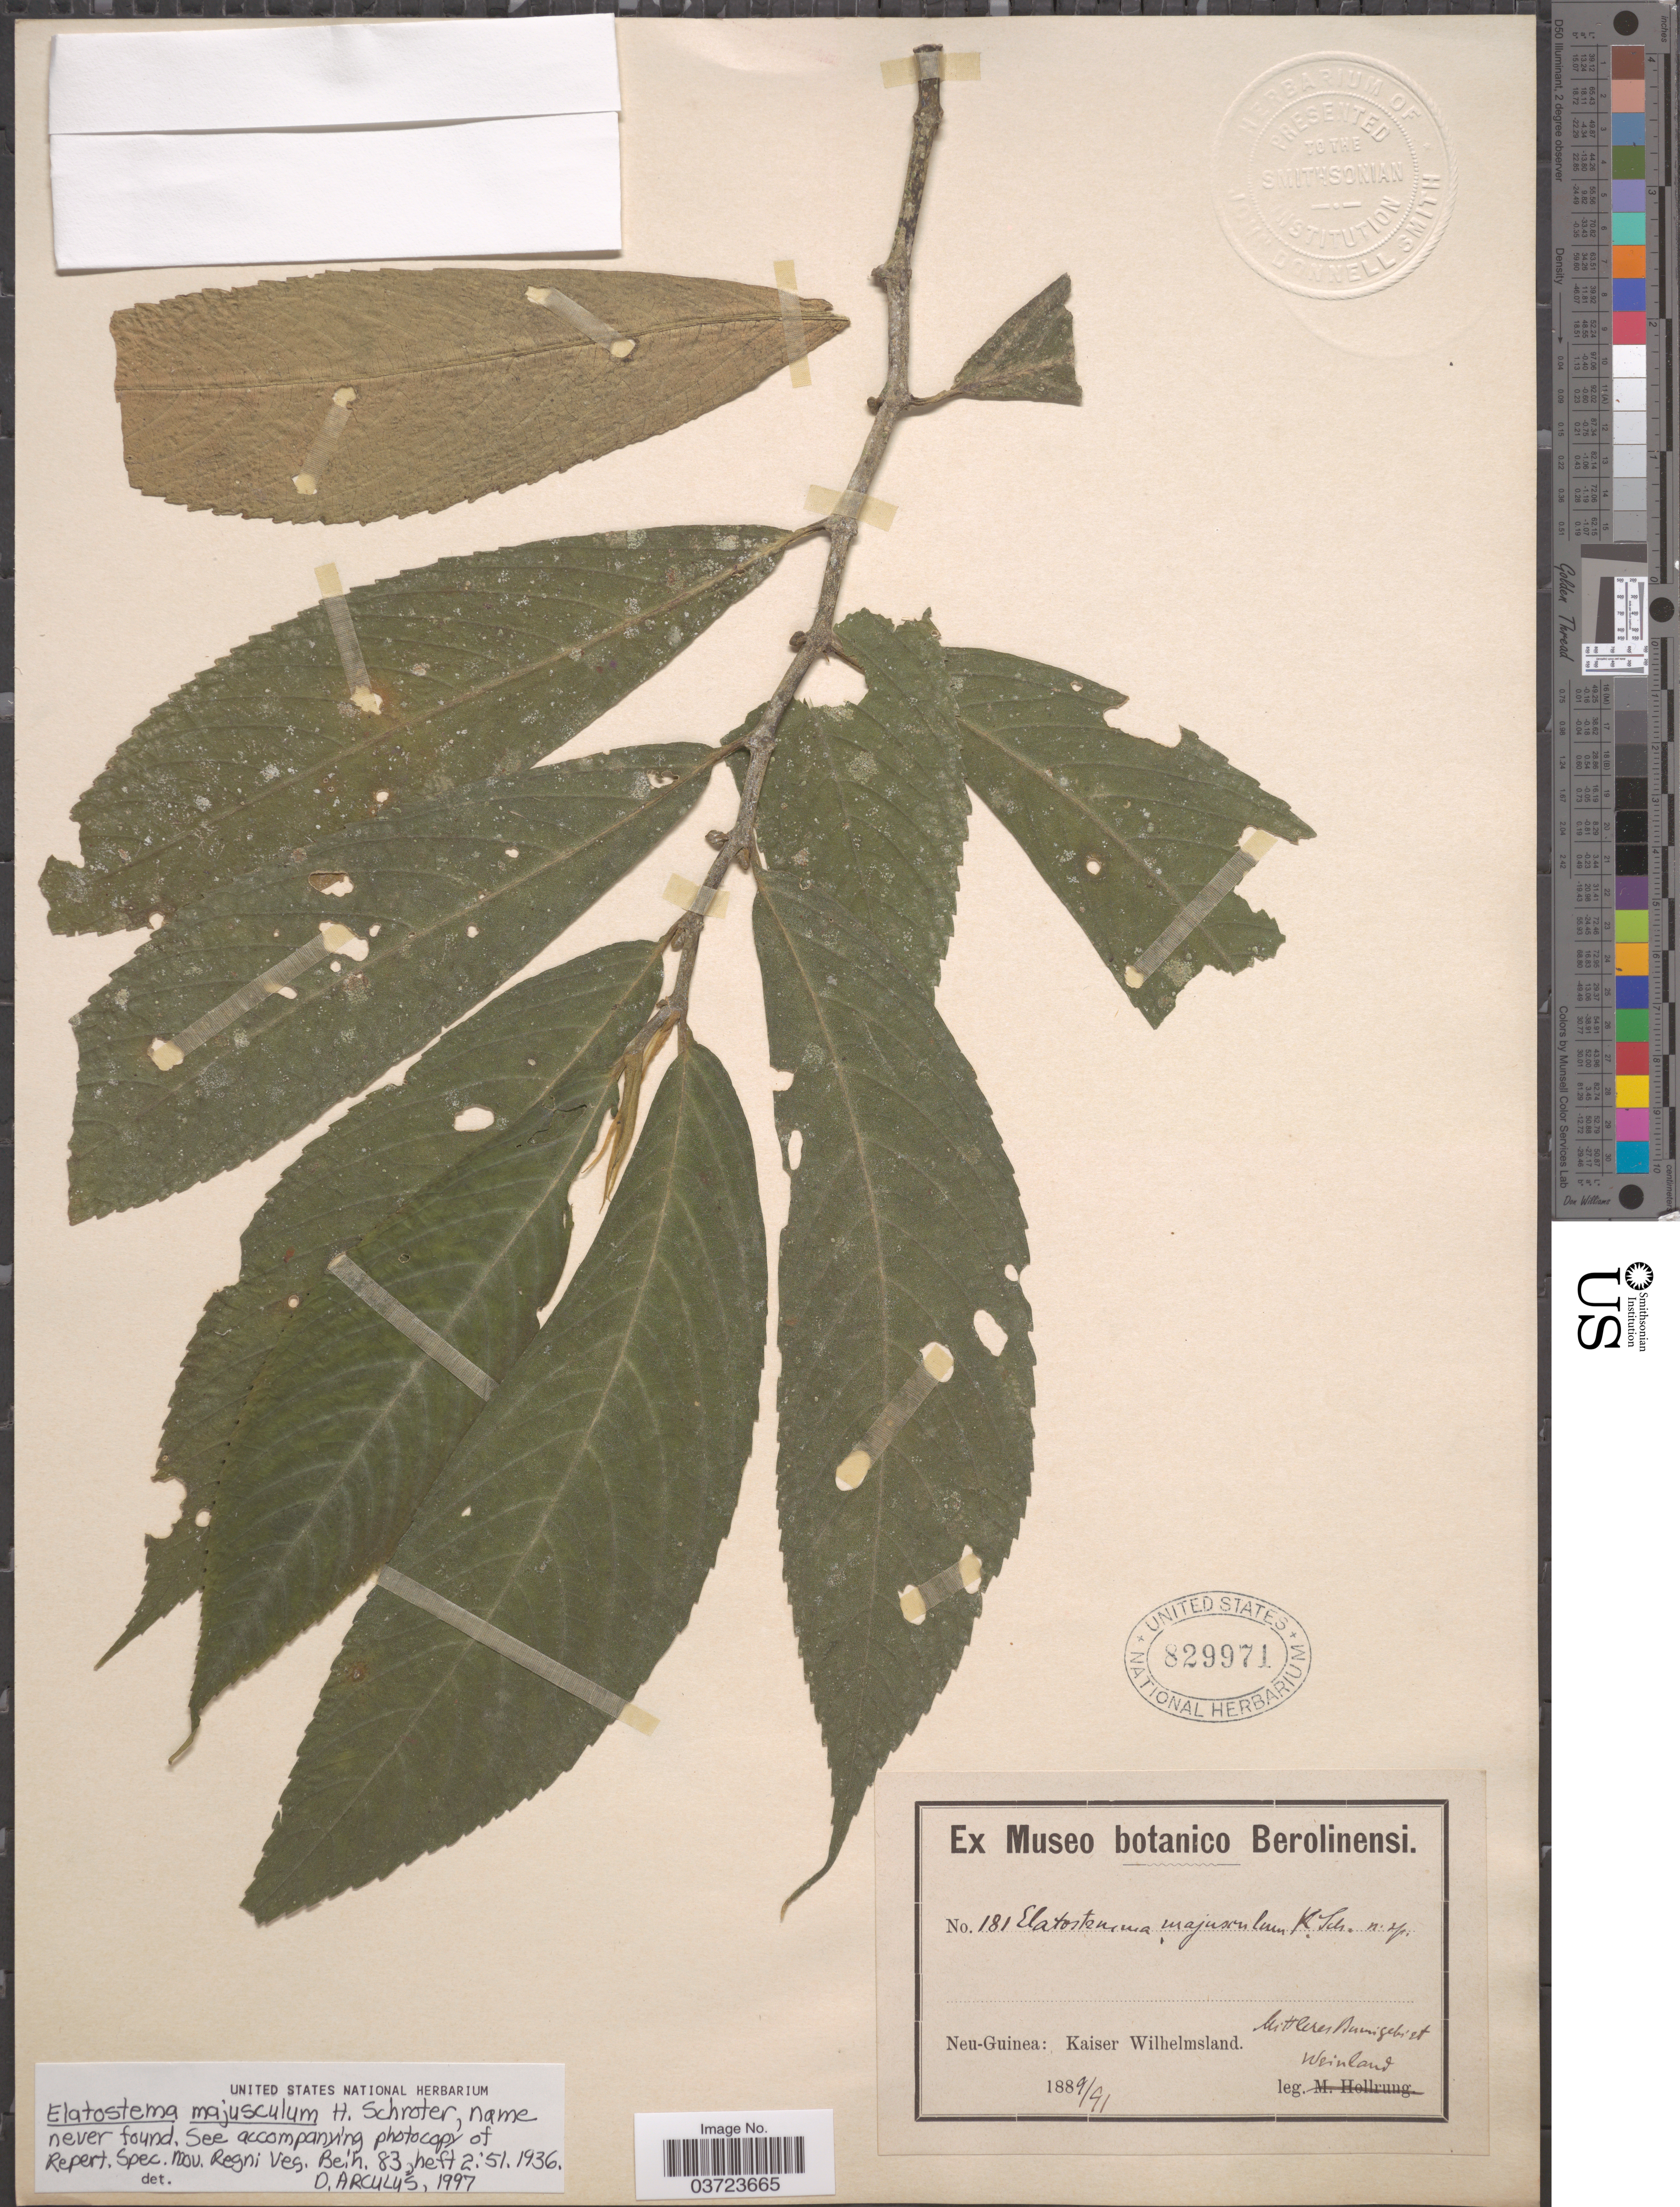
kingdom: Plantae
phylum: Tracheophyta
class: Magnoliopsida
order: Rosales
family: Urticaceae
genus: Procris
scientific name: Procris frutescens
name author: Blume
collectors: K. Weinland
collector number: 181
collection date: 1889/1891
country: Papua New Guinea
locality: Kaiser Wilhelmsland (Papua New Guinea), Mittleren Bumi gebiet.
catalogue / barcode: US 829971